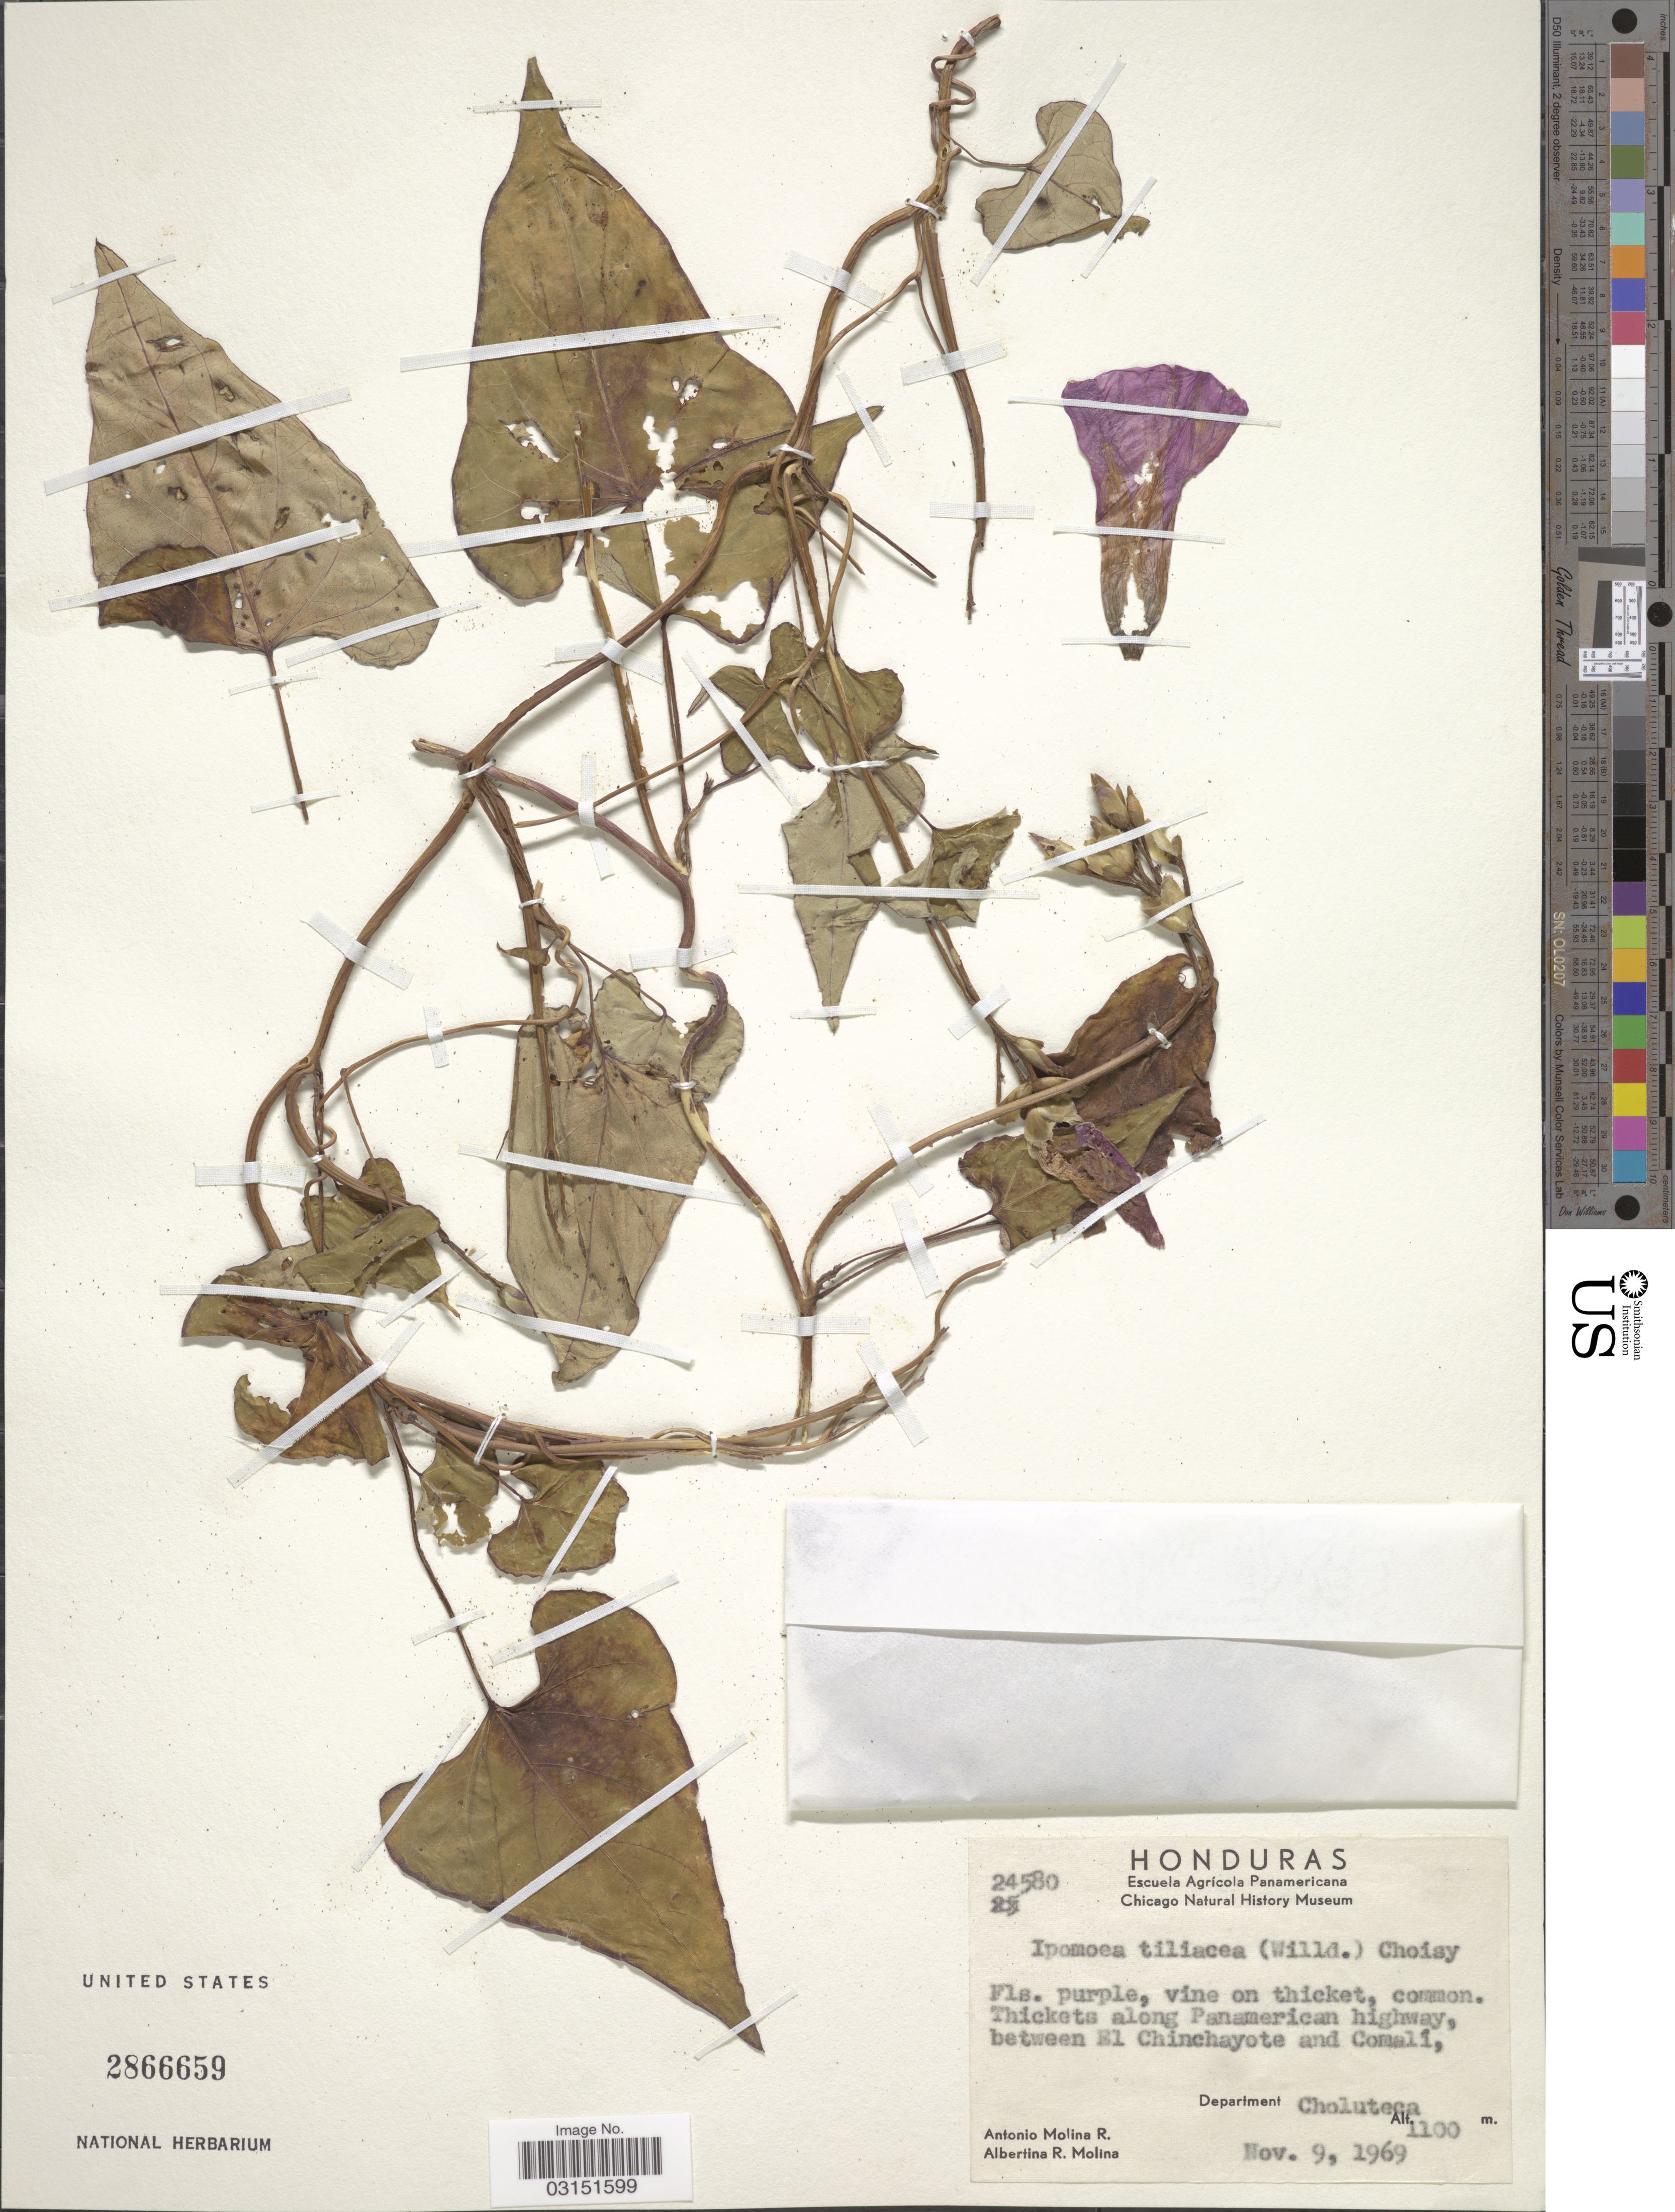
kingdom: Plantae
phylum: Tracheophyta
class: Magnoliopsida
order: Solanales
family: Convolvulaceae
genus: Ipomoea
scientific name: Ipomoea tiliacea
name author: (Willd.) Choisy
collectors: A. Molina R. & A. R. Molina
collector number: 24580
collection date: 1969-11-09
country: Honduras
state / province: Choluteca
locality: Thickets along Panamerican highway, between El Chinchayote and Comalí, Department Choluteca.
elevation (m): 1100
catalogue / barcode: US 2866659